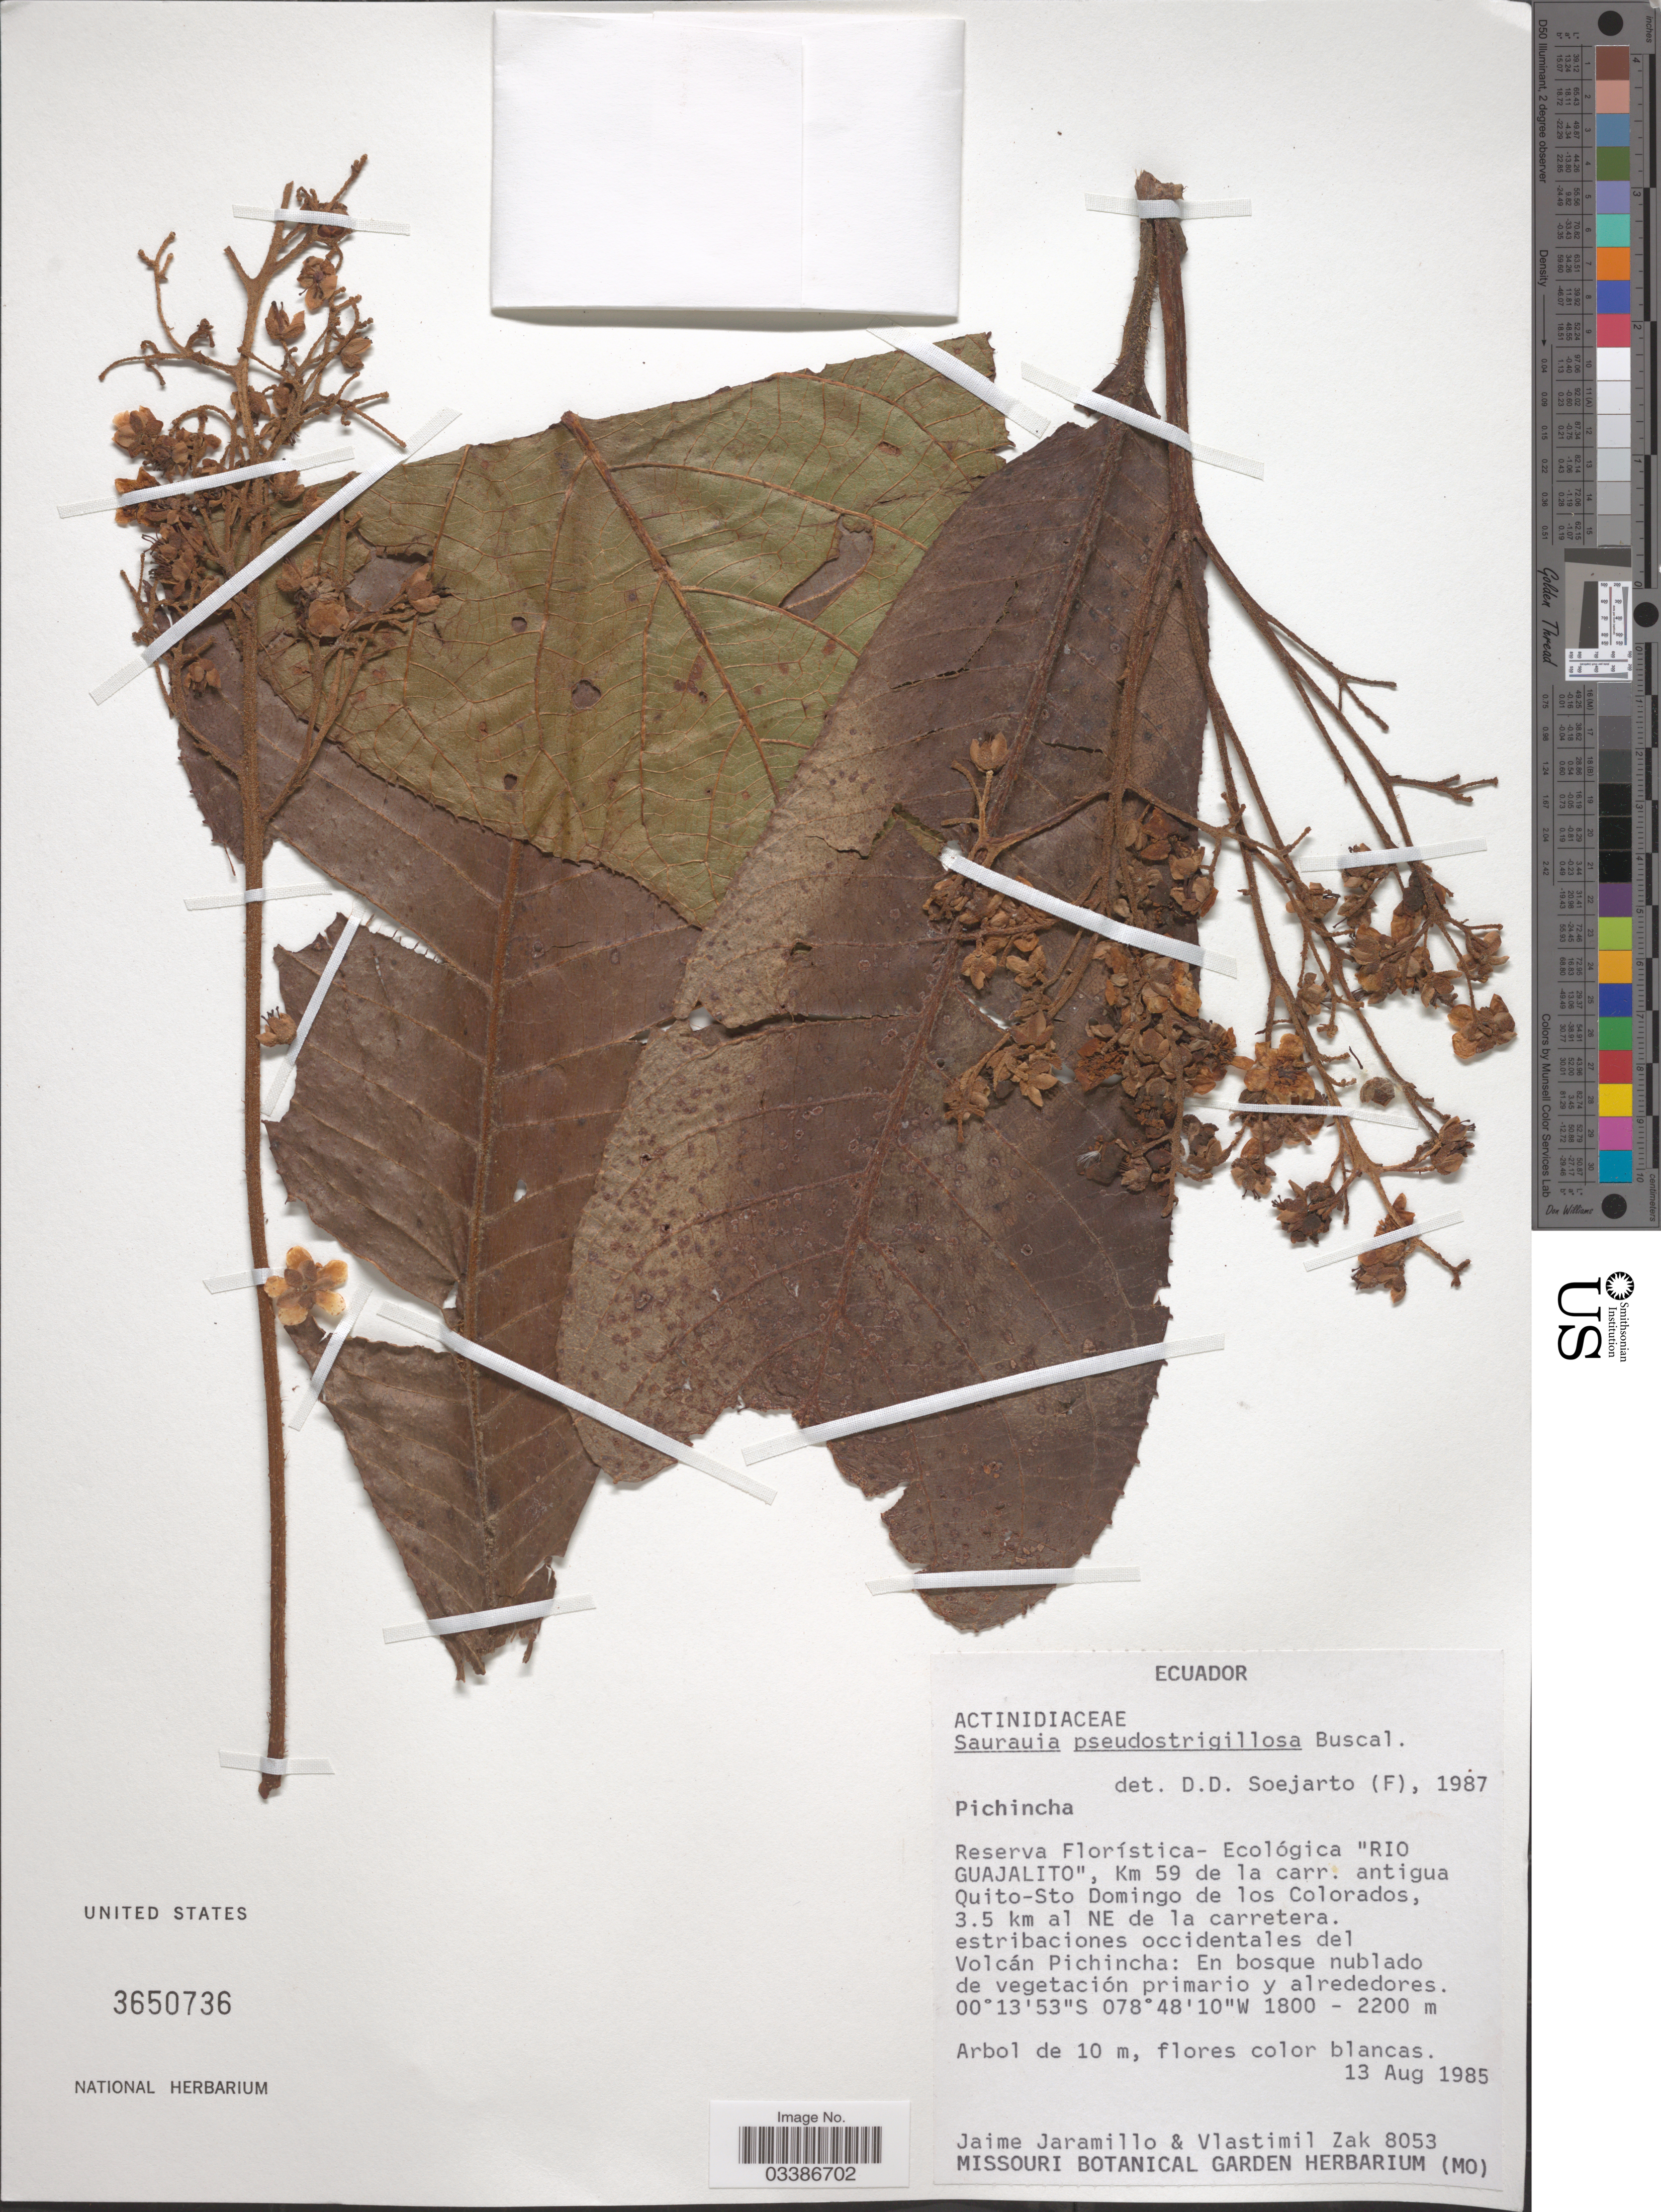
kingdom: Plantae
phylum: Tracheophyta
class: Magnoliopsida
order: Ericales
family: Actinidiaceae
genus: Saurauia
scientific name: Saurauia pseudostrigillosa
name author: Buscal.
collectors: J. Jaramillo & V. Zak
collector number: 8053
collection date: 1985-08-13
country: Ecuador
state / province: Pichincha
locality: Reserva Florística- Ecológica "Rio Guajalito", Km 59 de la carr. antigua Quito-Sto Domingo de los Colorados, 3.5 km al NE de la carretera. estribaciones occidentalis del Volcán Pichincha.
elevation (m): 1800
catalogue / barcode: US 3650736